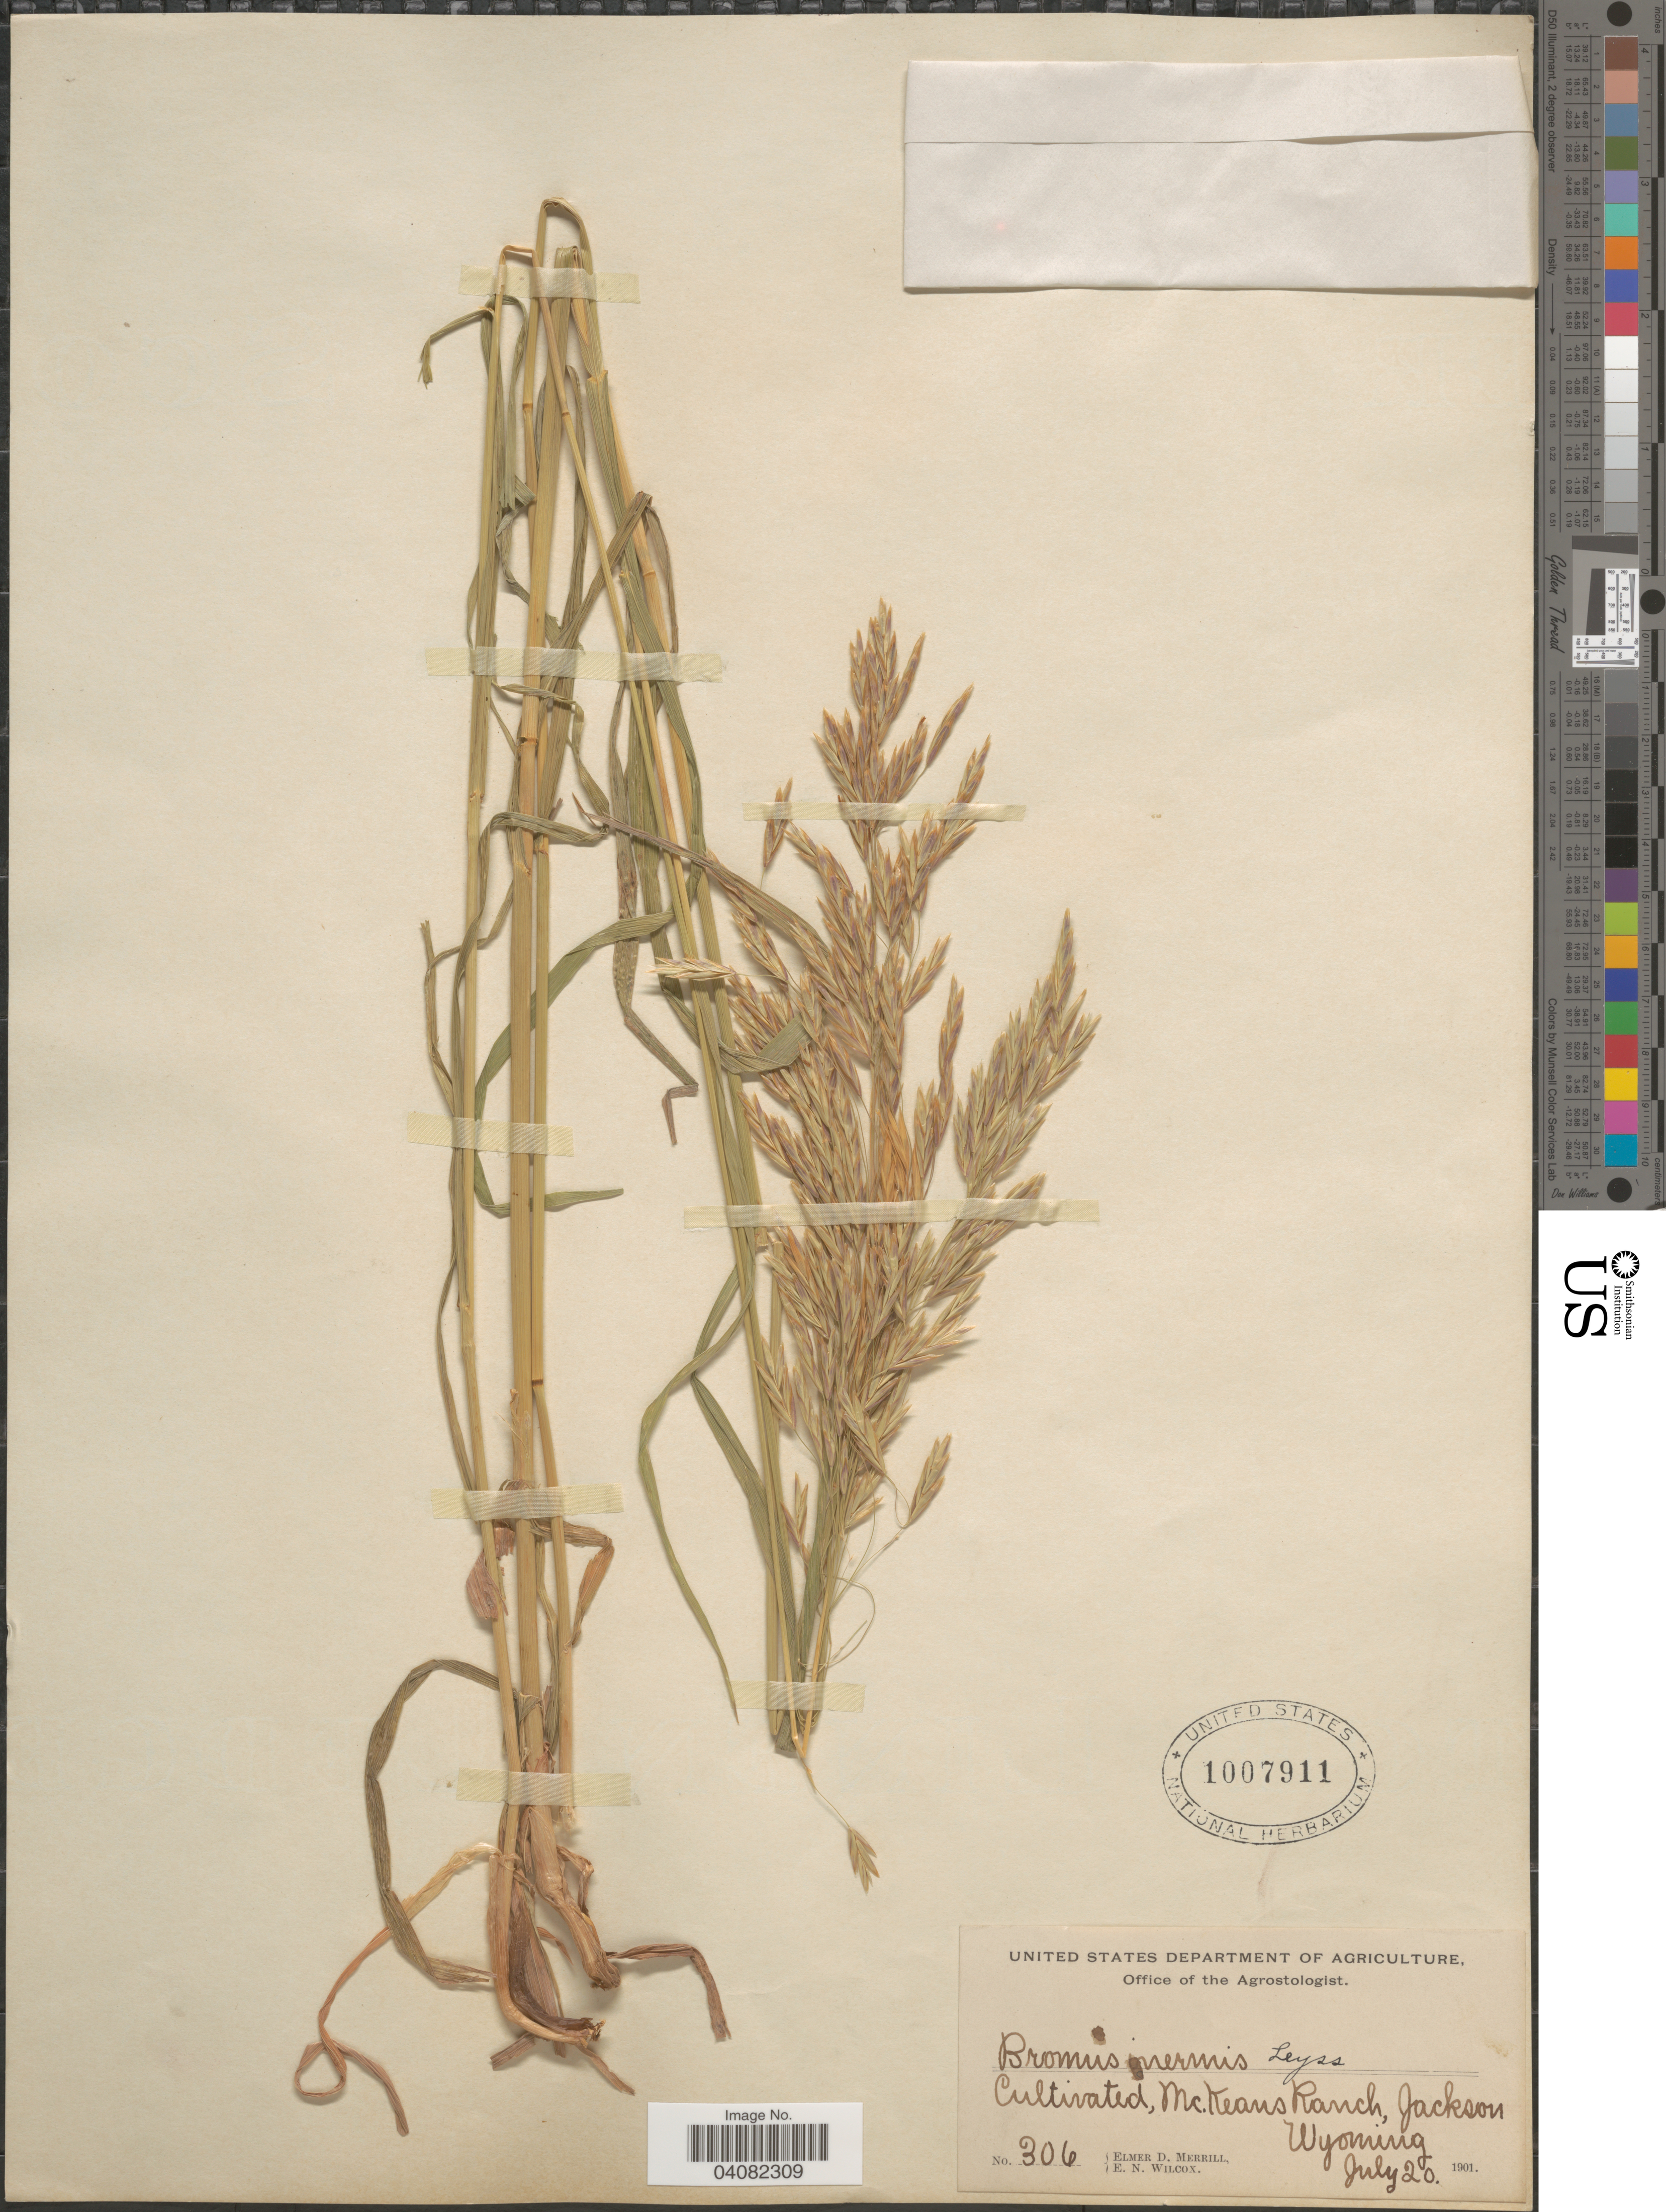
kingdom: Plantae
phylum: Tracheophyta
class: Liliopsida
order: Poales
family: Poaceae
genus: Bromus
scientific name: Bromus inermis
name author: Leyss.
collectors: E. D. Merrill & E. Wilcox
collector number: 306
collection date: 1901-07-20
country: United States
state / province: Wyoming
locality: Cultivated, Mc.Keans Ranch, Jackson.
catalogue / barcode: US 1007911